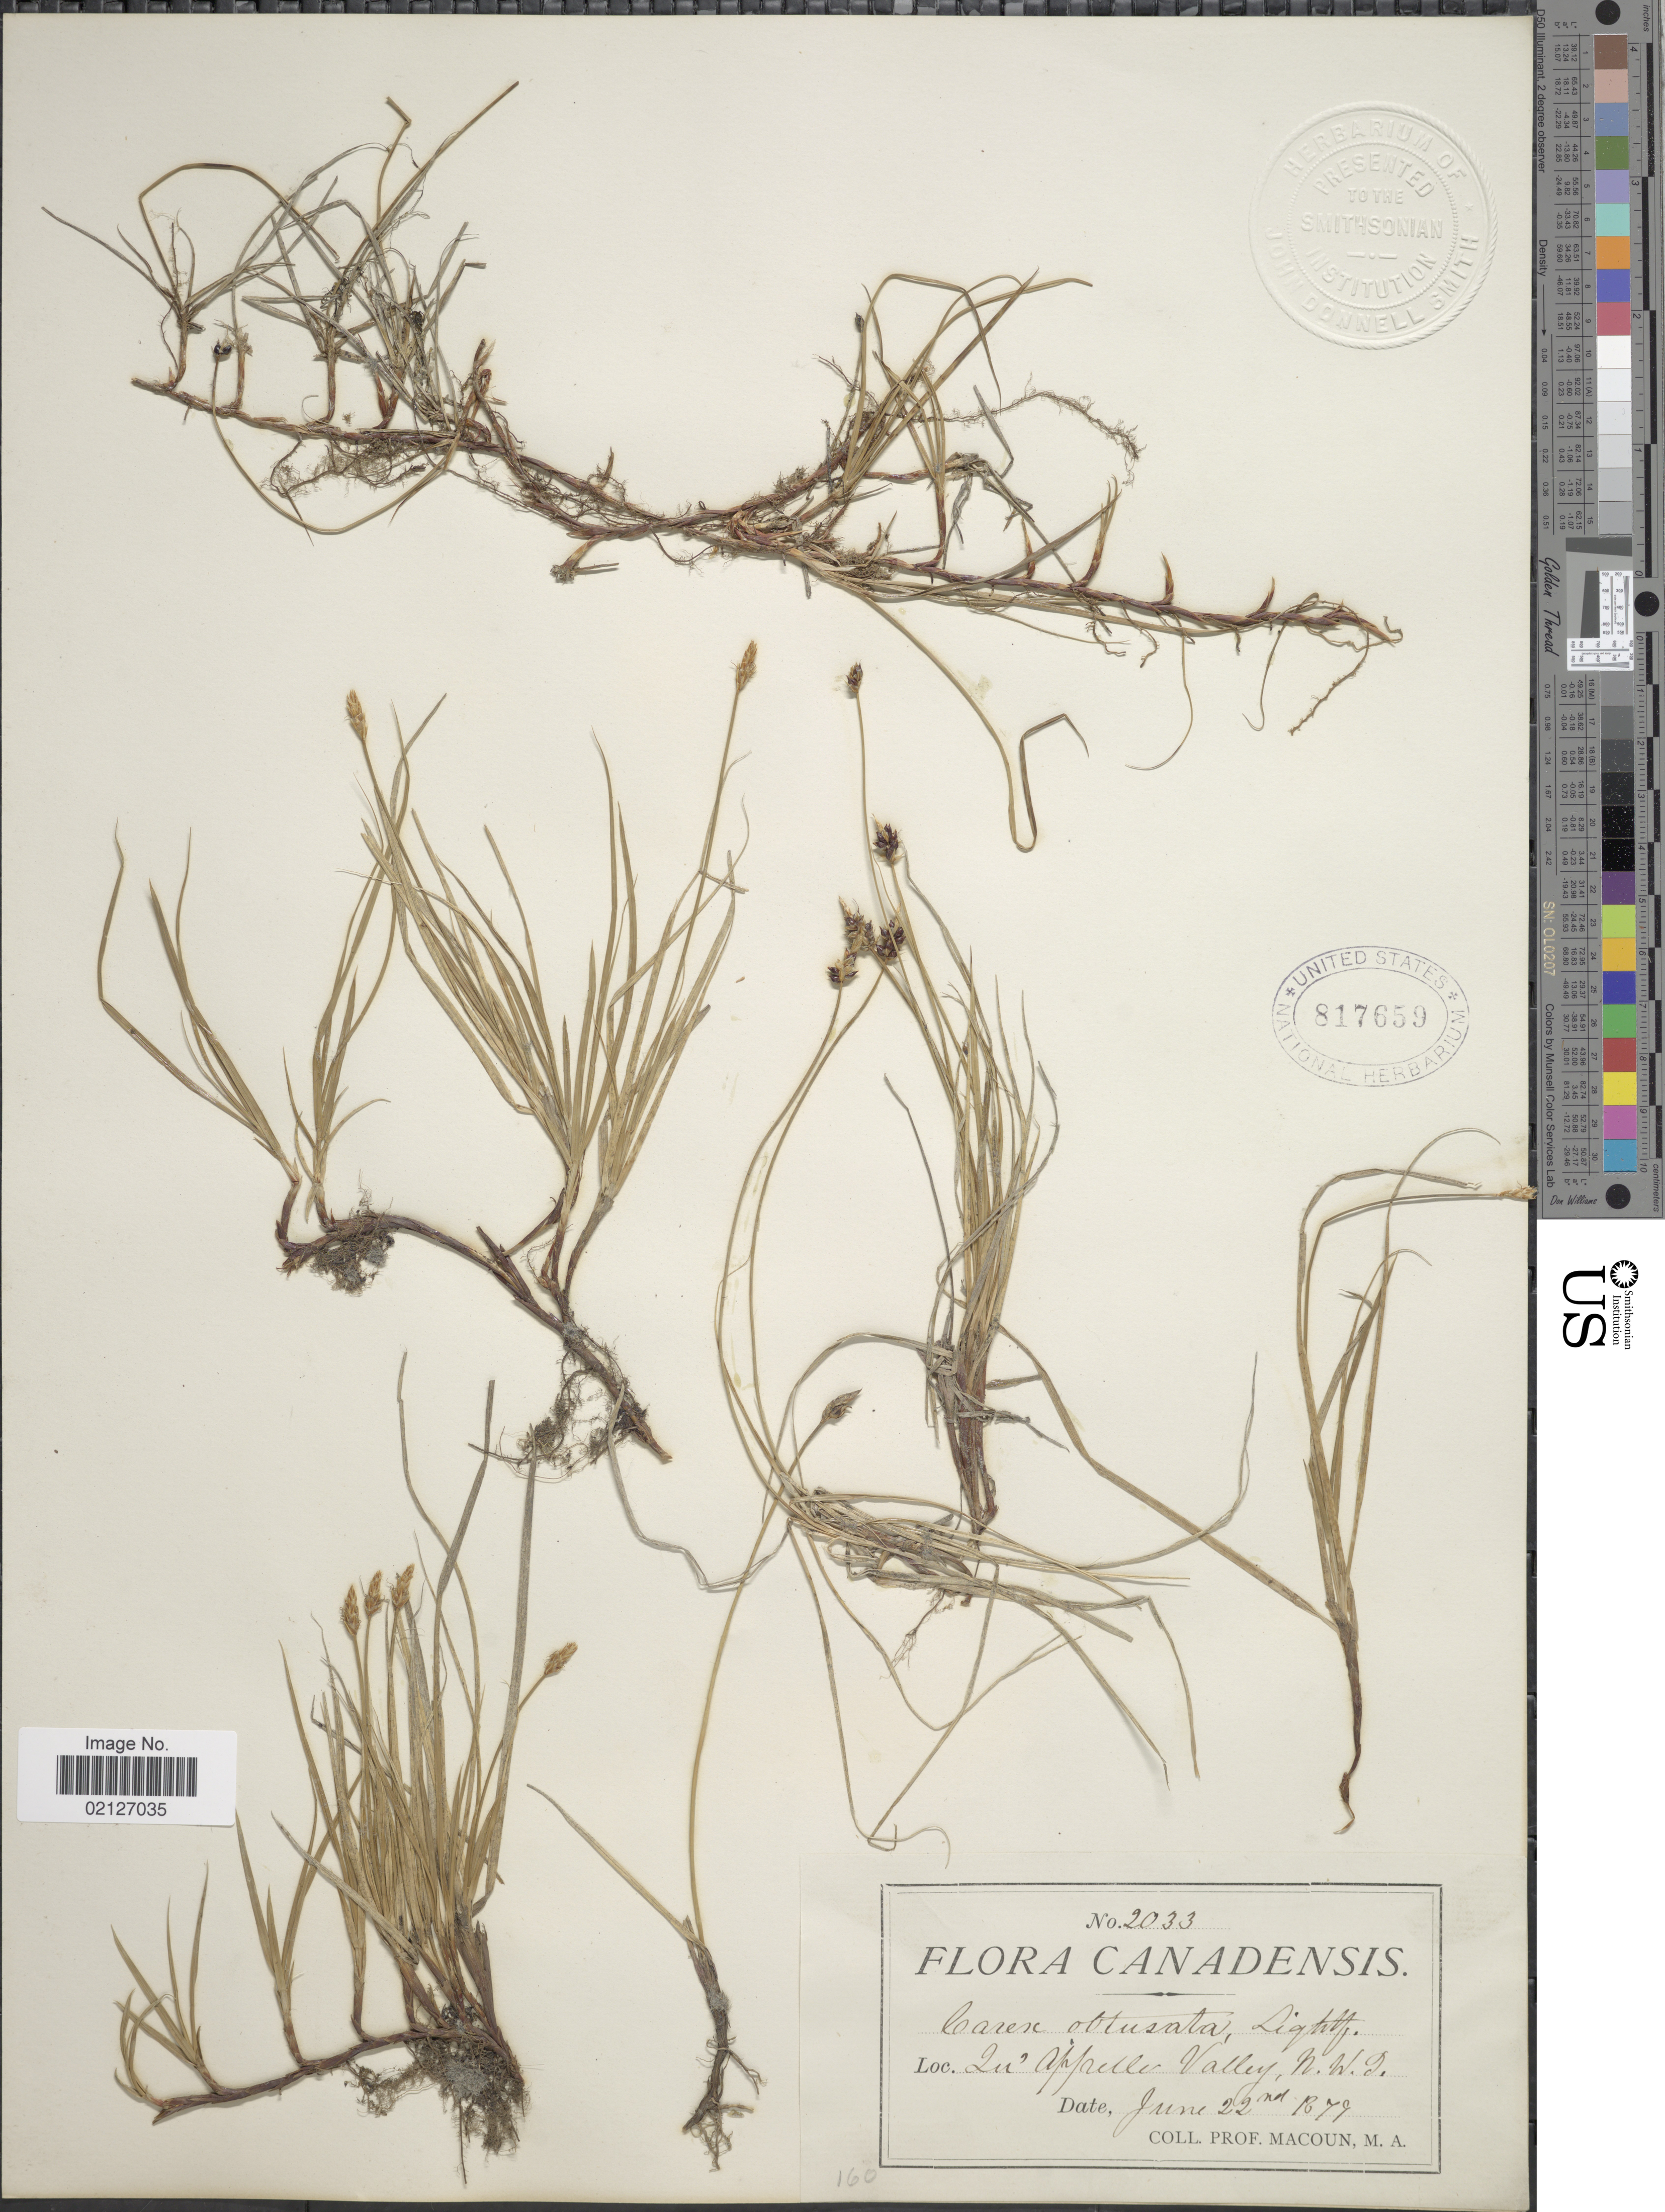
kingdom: Plantae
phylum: Tracheophyta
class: Liliopsida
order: Poales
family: Cyperaceae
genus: Carex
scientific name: Carex obtusata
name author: Lilj.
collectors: M. Macoun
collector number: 2033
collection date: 1879-06-22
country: Canada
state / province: Northwest Territories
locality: In Appelle Valley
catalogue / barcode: US 817659